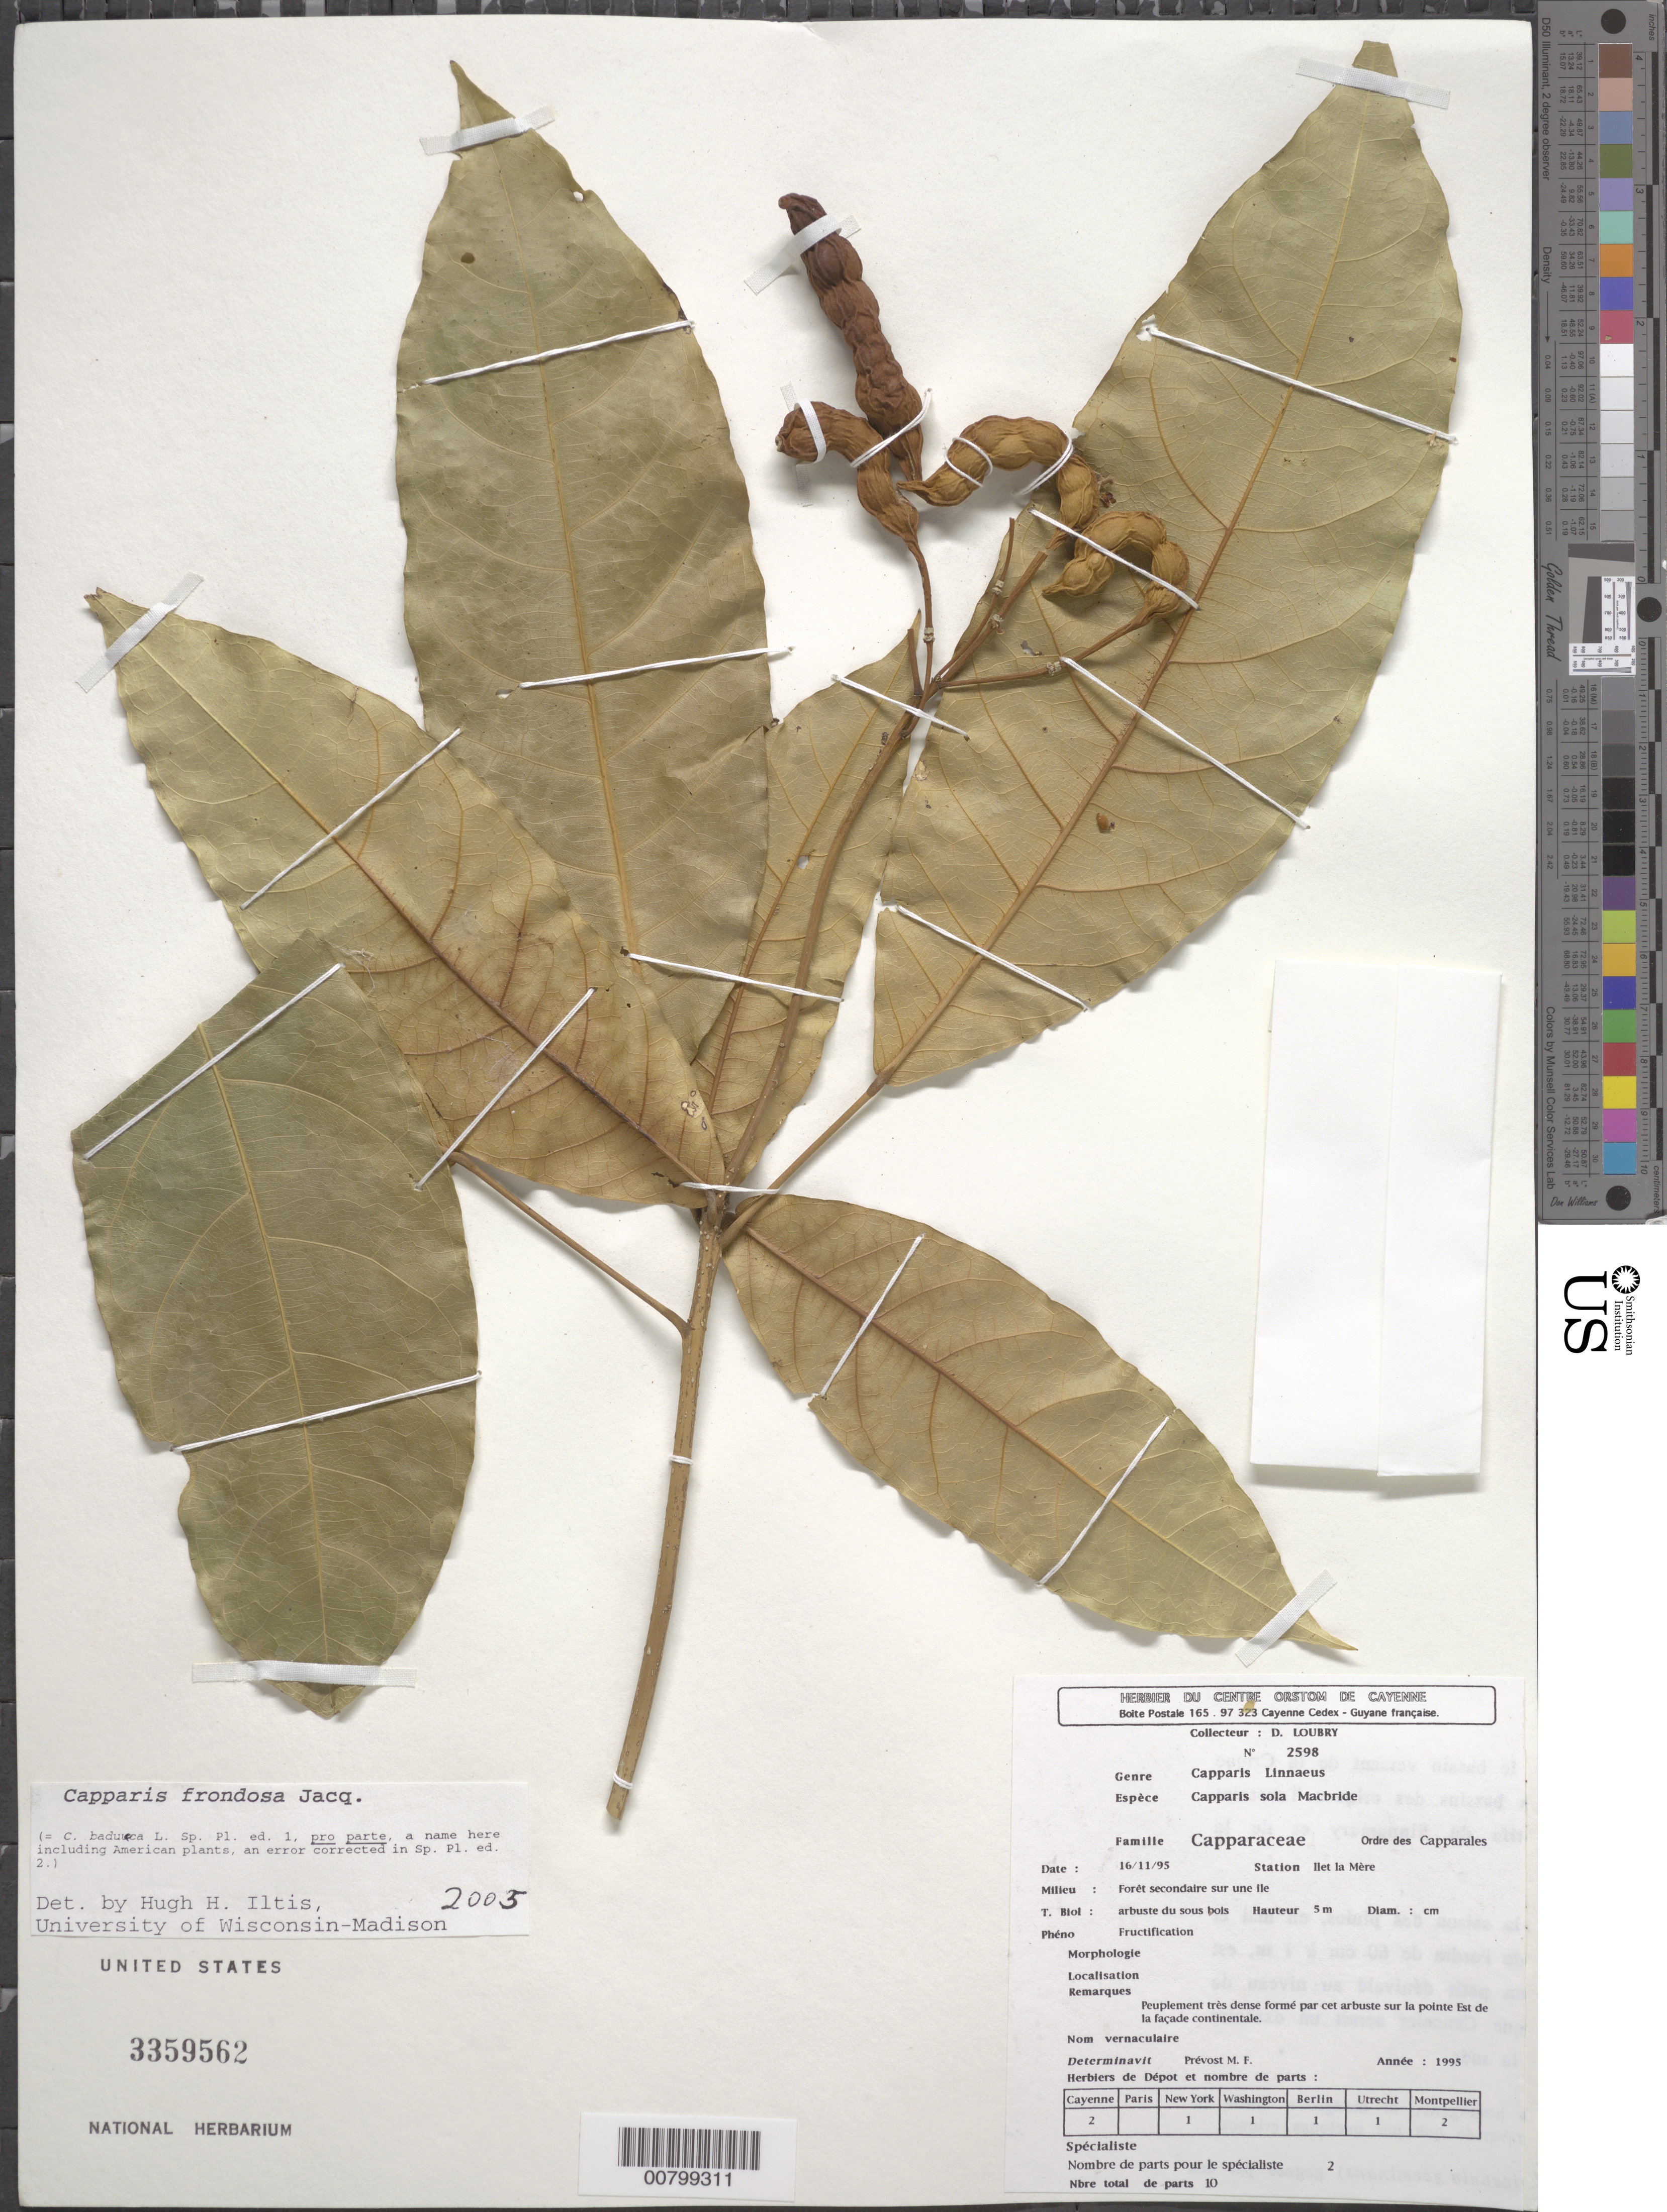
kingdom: Plantae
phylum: Tracheophyta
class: Magnoliopsida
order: Brassicales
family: Capparaceae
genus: Capparis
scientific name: Capparis frondosa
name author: Jacq.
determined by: Iltis, Hugh Hellmut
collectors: D. Loubry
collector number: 2598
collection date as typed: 16-Nov-95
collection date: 1995-11-16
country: French Guiana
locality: Ilet la Mère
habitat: Forêt secondaire sur une ile, peuplement tres dense forme par cet arbuste sur la pointe Est de la facade continentale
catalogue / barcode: US 3359562